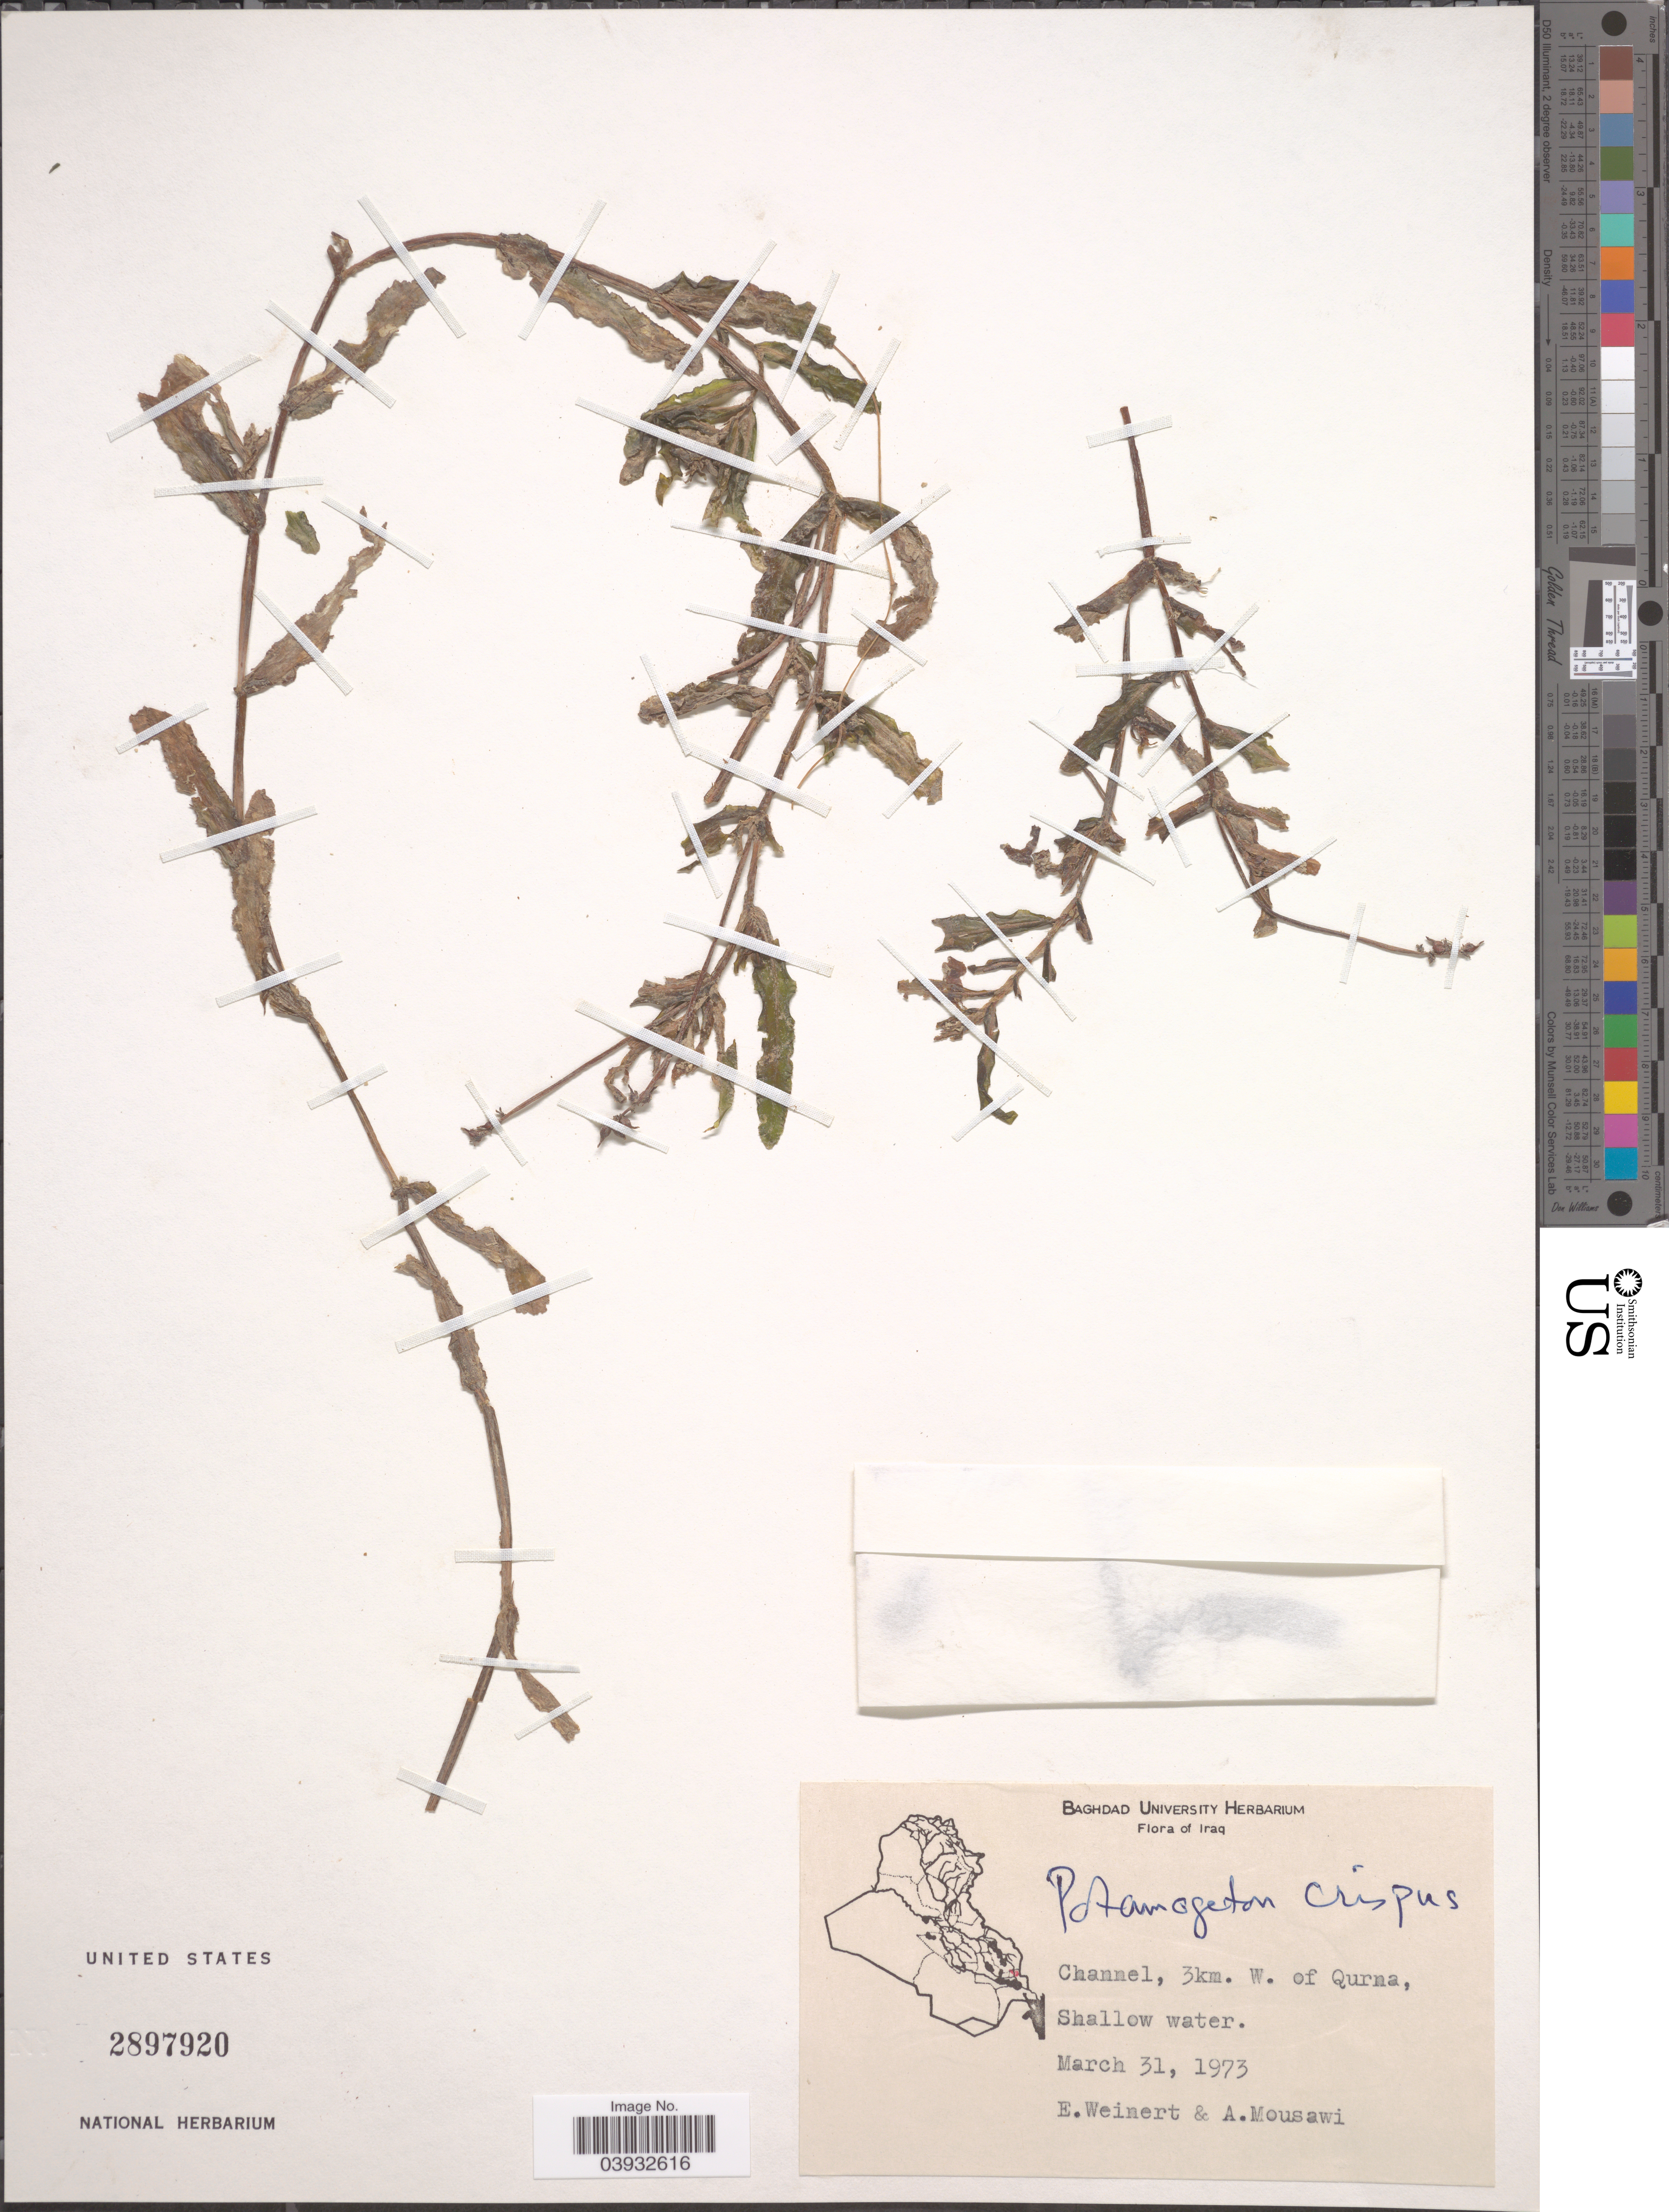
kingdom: Plantae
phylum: Tracheophyta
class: Liliopsida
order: Alismatales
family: Potamogetonaceae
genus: Potamogeton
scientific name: Potamogeton crispus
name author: L.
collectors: E. Weinert & A. Mousawi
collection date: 1973-03-31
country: Iraq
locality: Channel, 3km. W. of Qurna, Shallow water.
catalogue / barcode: US 2897920